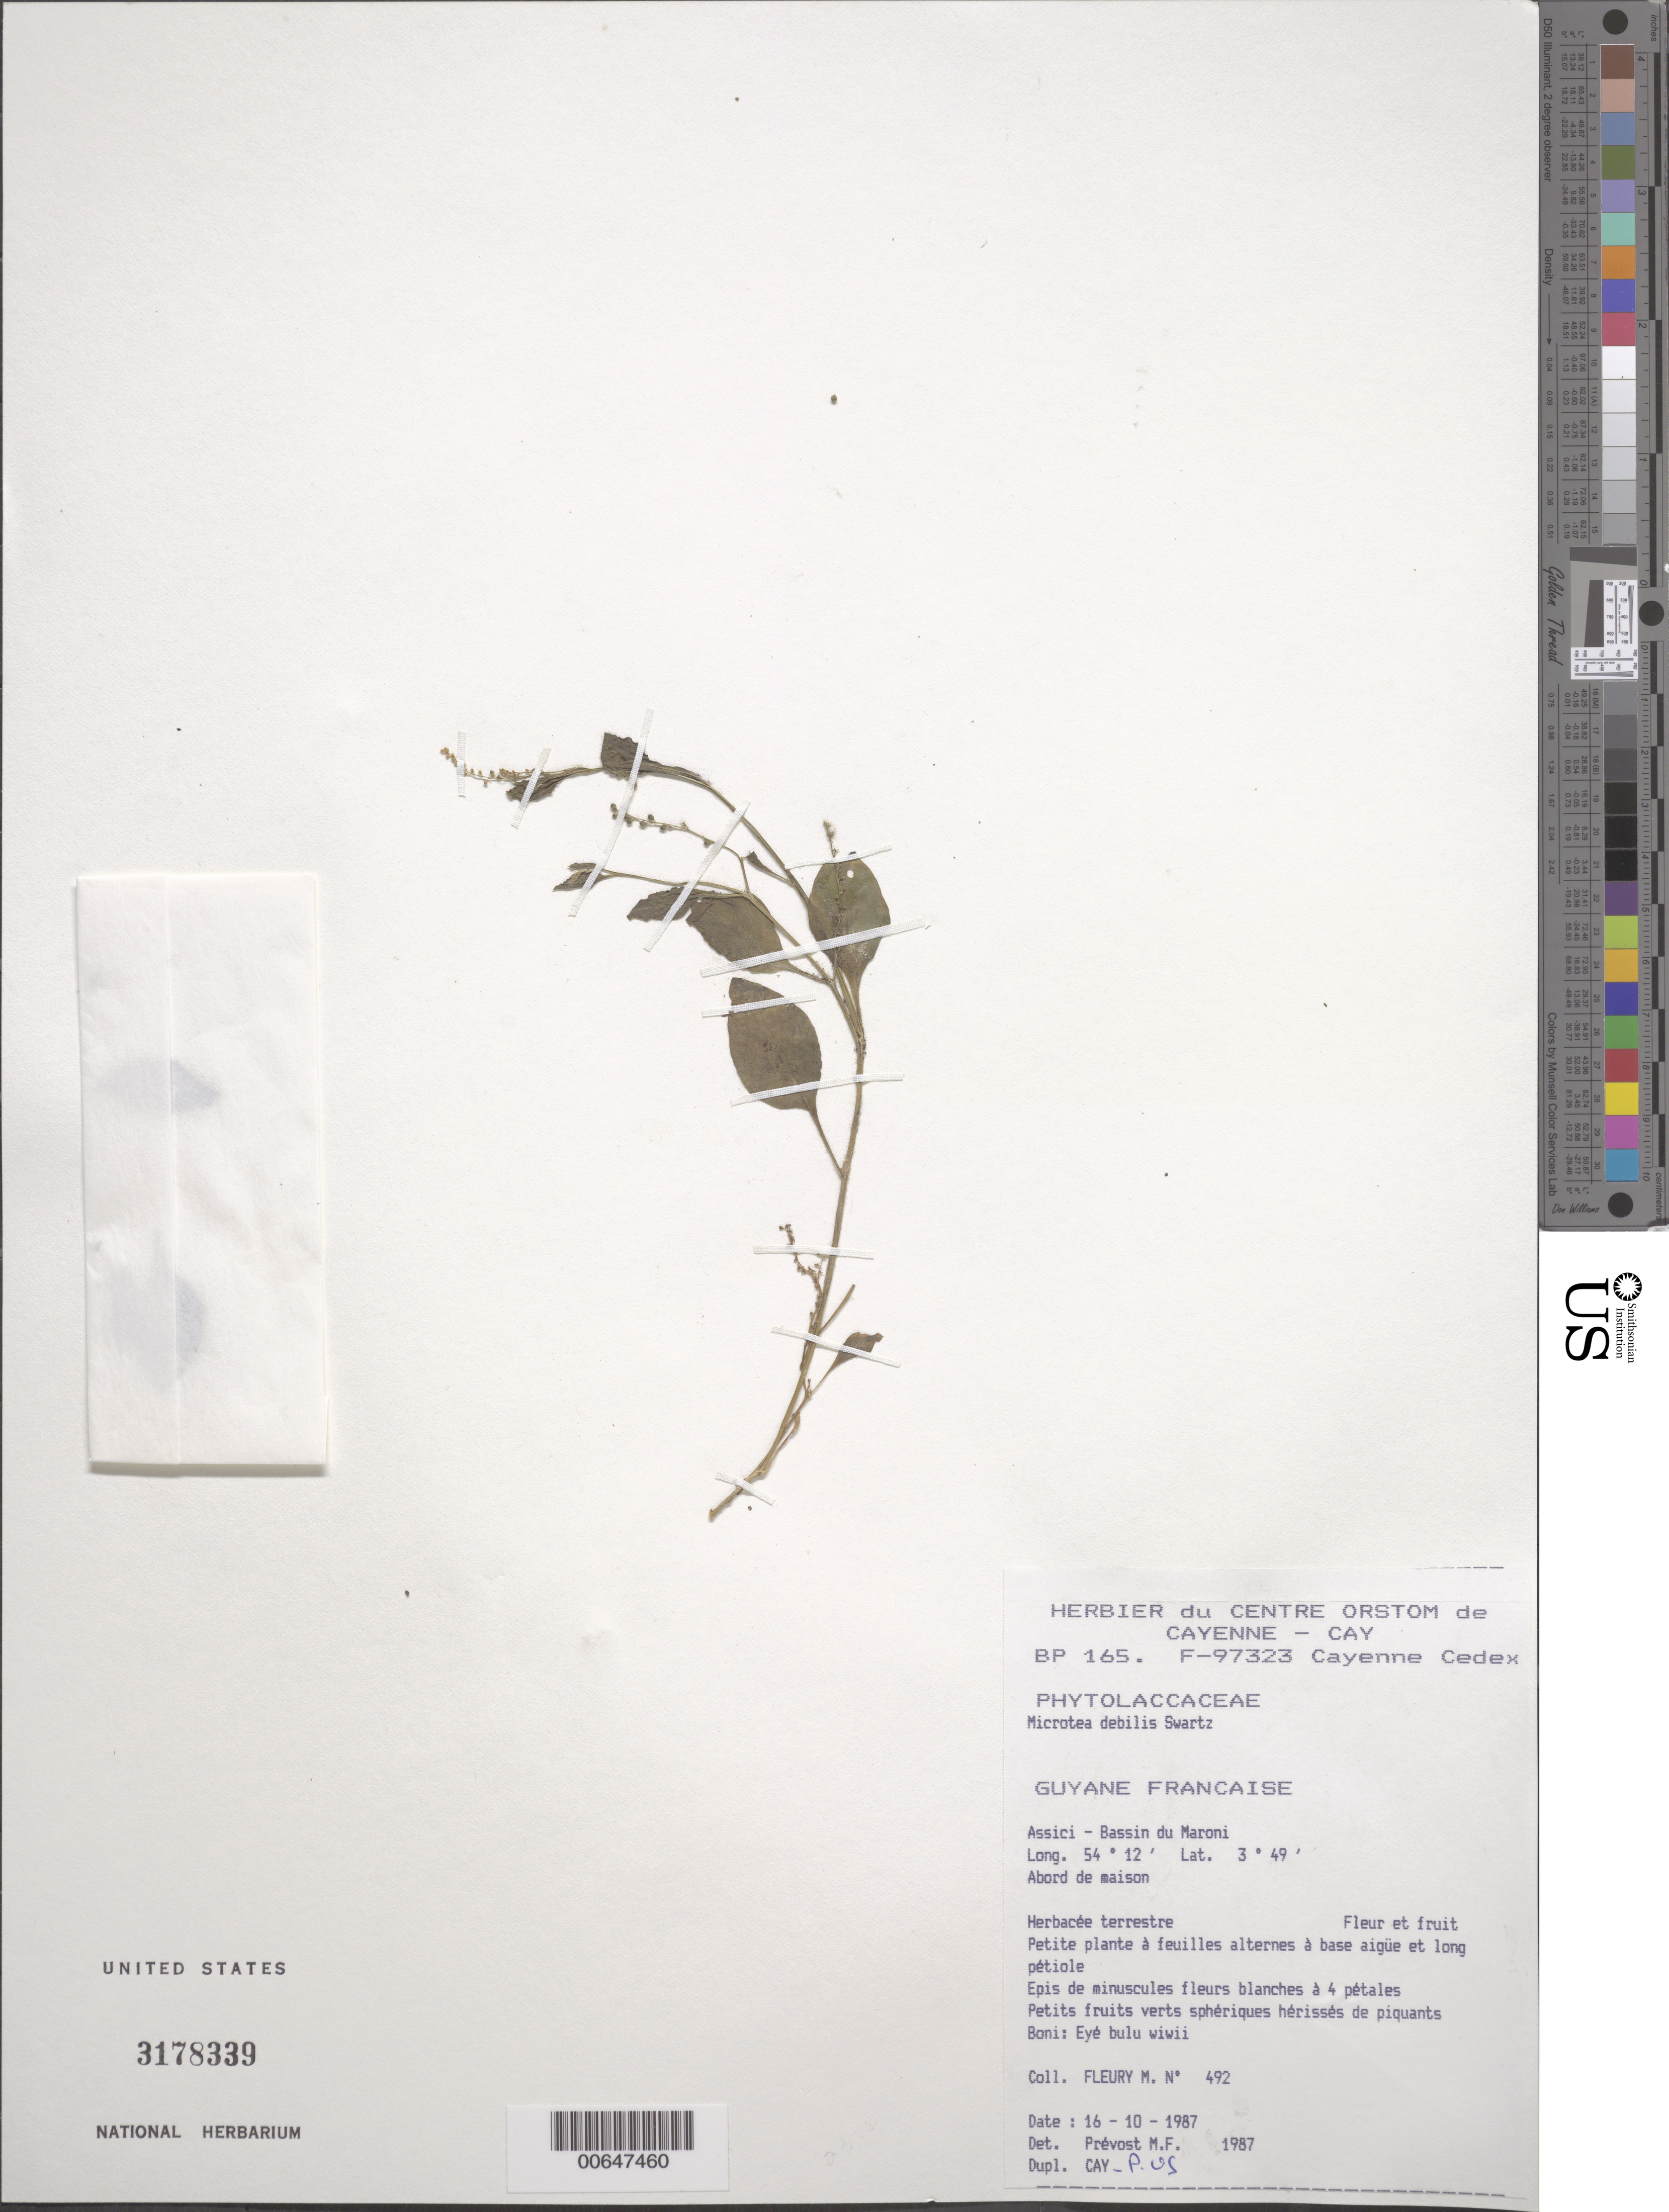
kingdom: Plantae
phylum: Tracheophyta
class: Magnoliopsida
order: Caryophyllales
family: Microteaceae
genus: Microtea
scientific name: Microtea debilis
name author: Sw.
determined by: Prévost, M.-F.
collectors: M. Fleury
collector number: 492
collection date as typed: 16-Oct-87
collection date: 1987-10-16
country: French Guiana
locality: Assici, Bassin du Maroni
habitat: Near house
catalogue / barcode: US 3178339